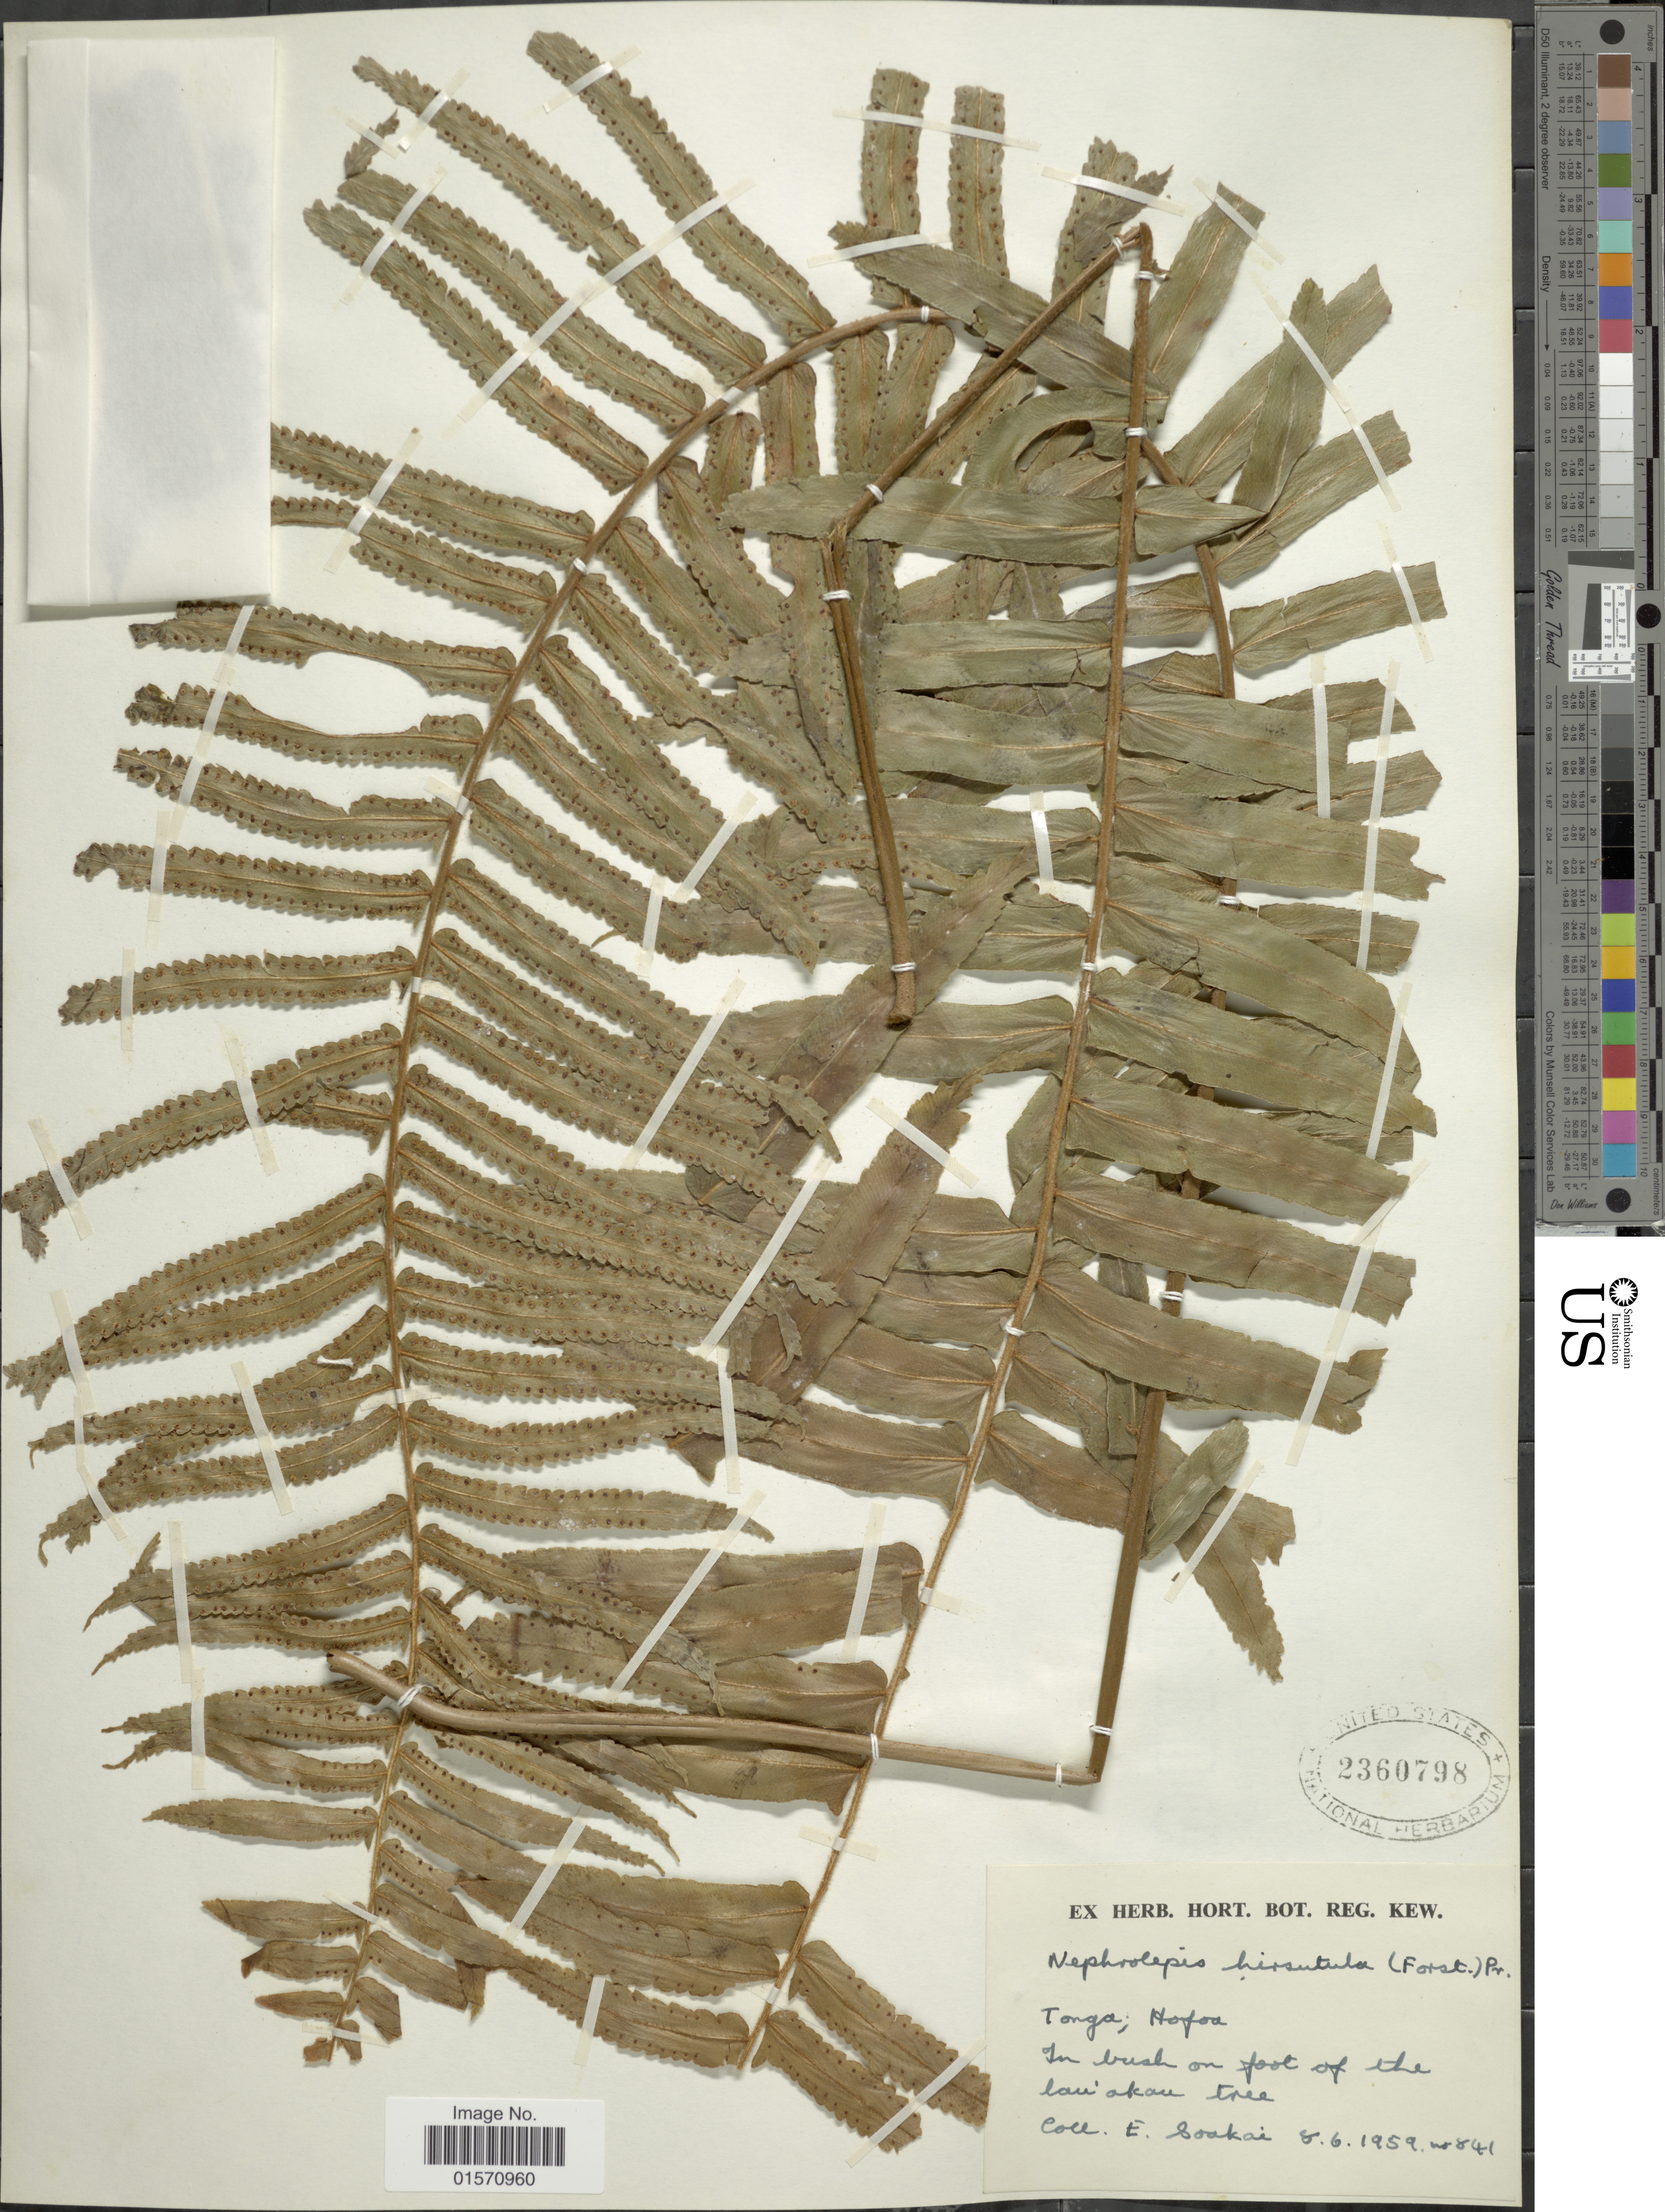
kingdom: Plantae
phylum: Tracheophyta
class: Polypodiopsida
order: Polypodiales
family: Nephrolepidaceae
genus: Nephrolepis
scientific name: Nephrolepis hirsutula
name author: (G. Forst.) C. Presl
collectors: E. Soakai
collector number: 841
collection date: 1959-06-08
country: Tonga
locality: Hofoa [interpreted]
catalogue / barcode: US 2360798